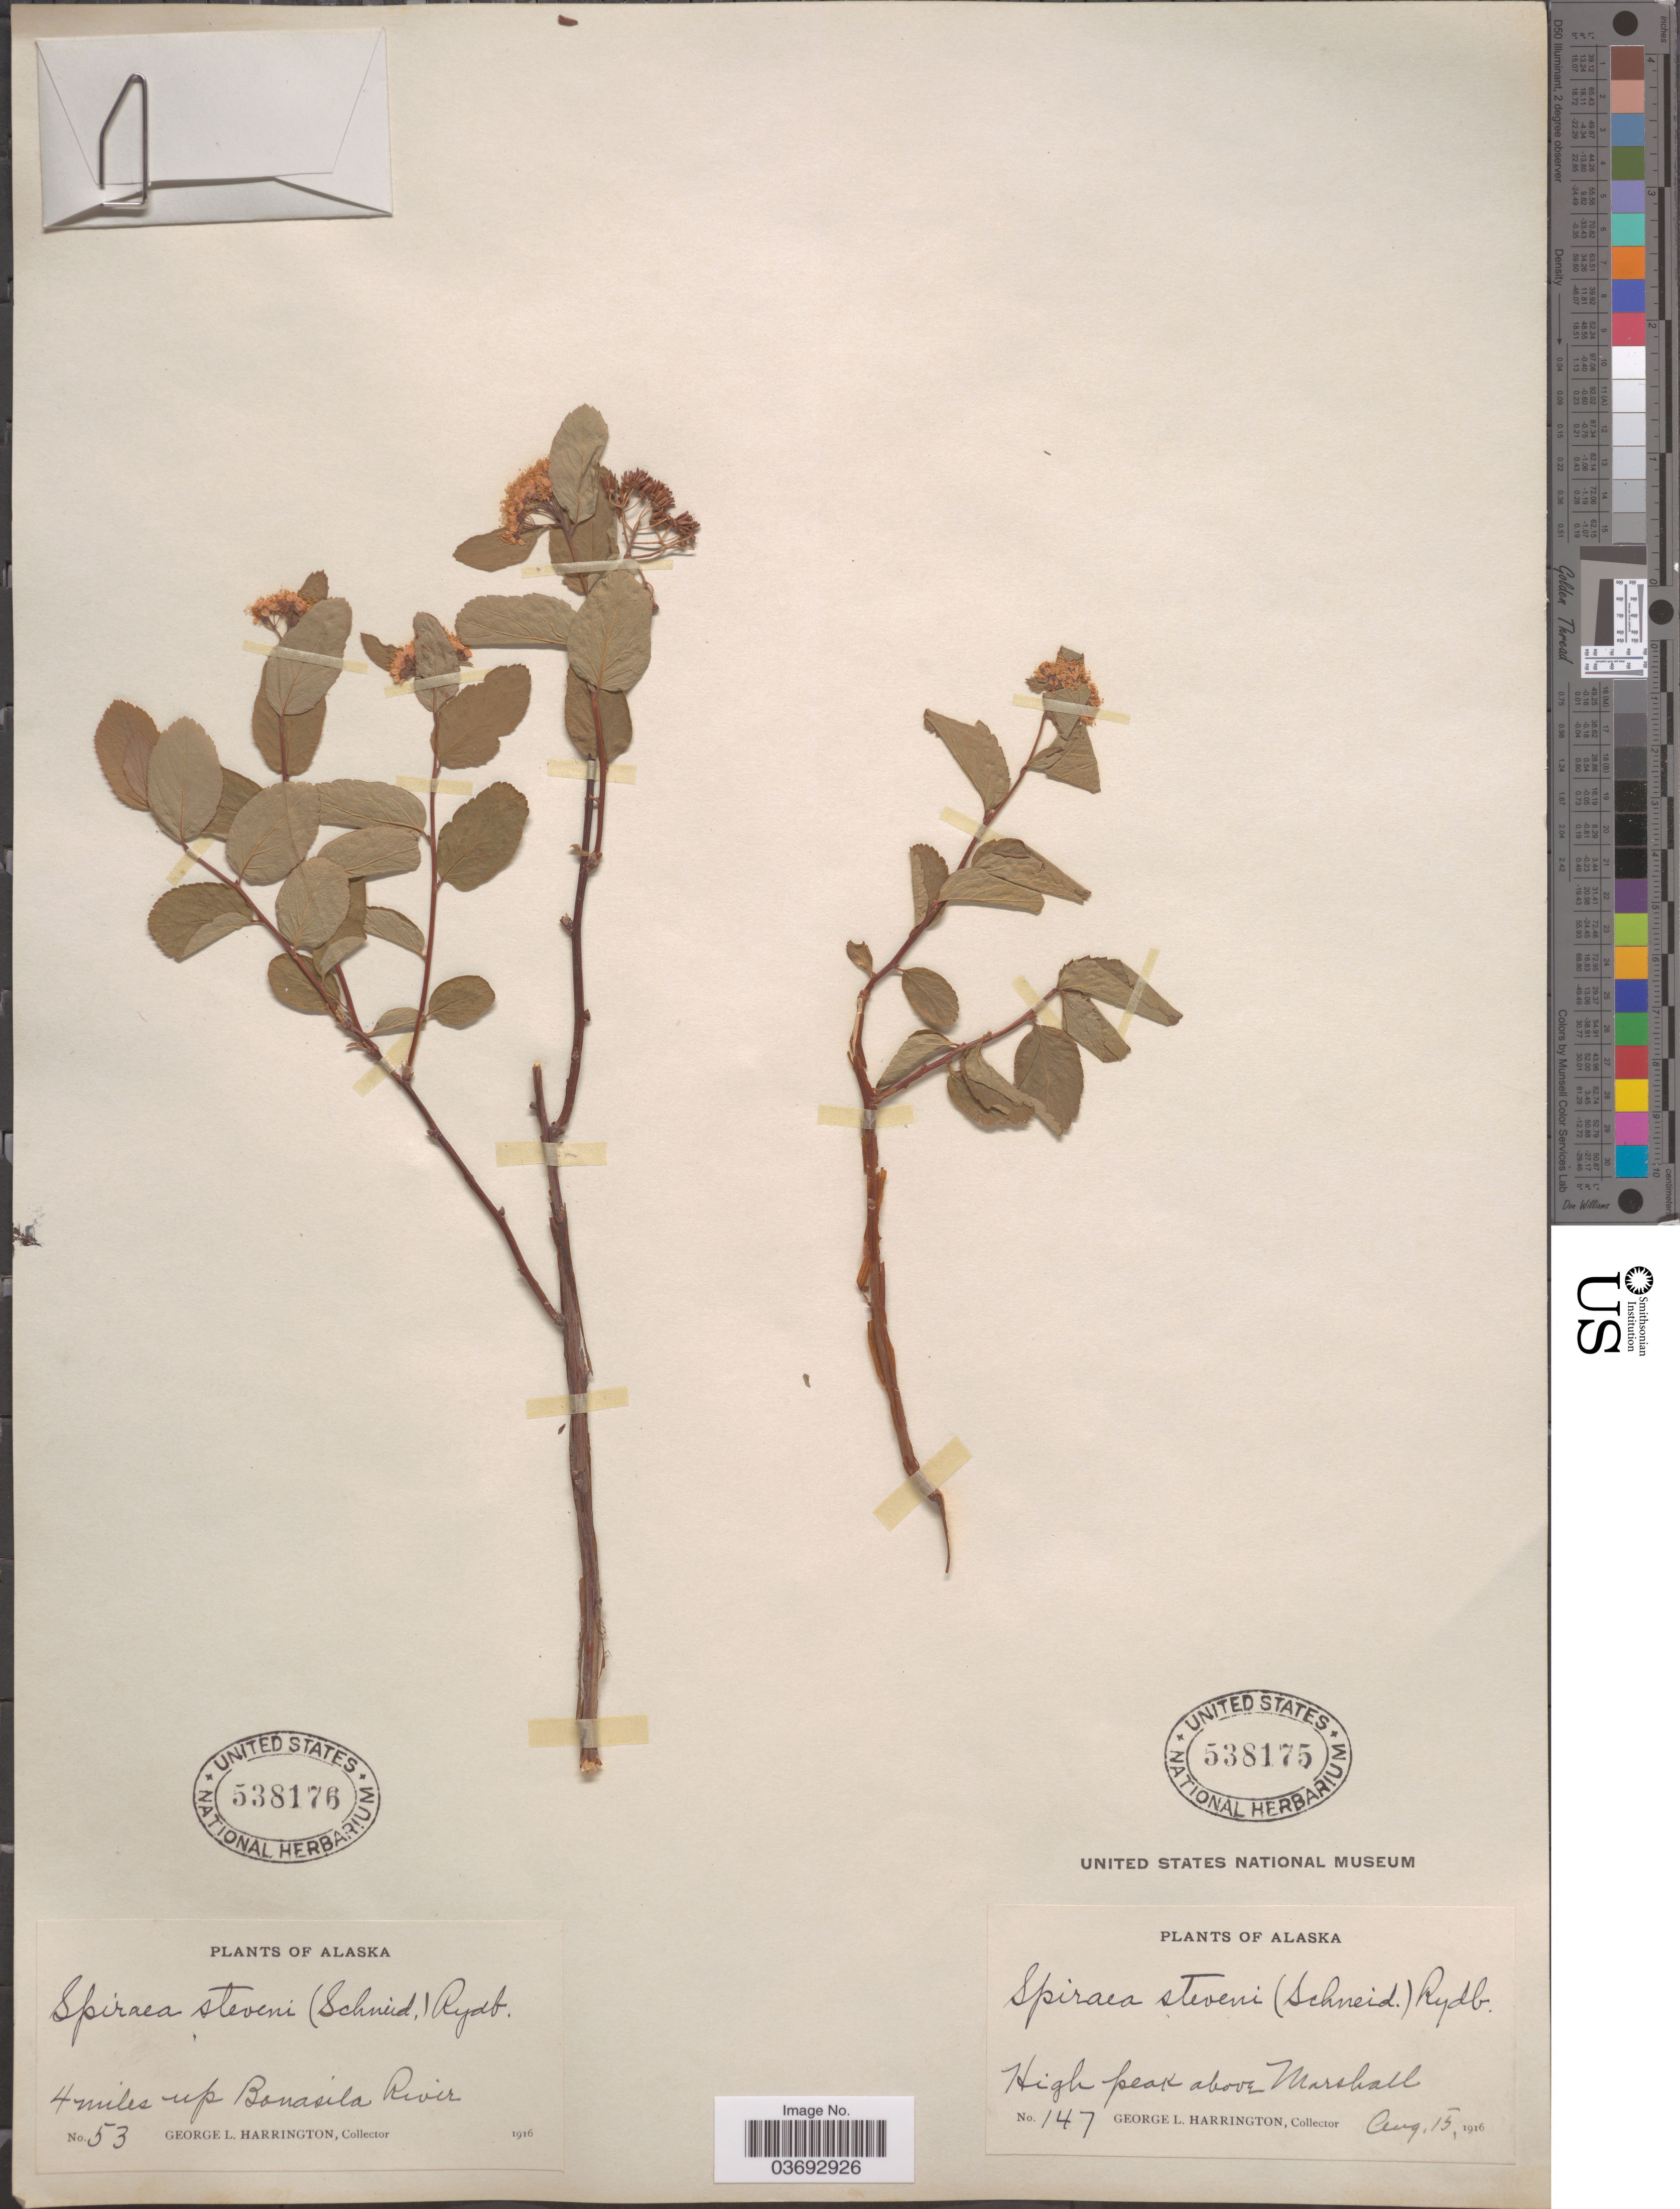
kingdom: Plantae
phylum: Tracheophyta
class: Magnoliopsida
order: Rosales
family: Rosaceae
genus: Spiraea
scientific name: Spiraea stevenii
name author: (C.K. Schneid.) Rydb.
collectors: G. Harrington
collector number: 53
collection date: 1916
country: United States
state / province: Alaska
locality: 4 miles up Bonasila River.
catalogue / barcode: US 538176